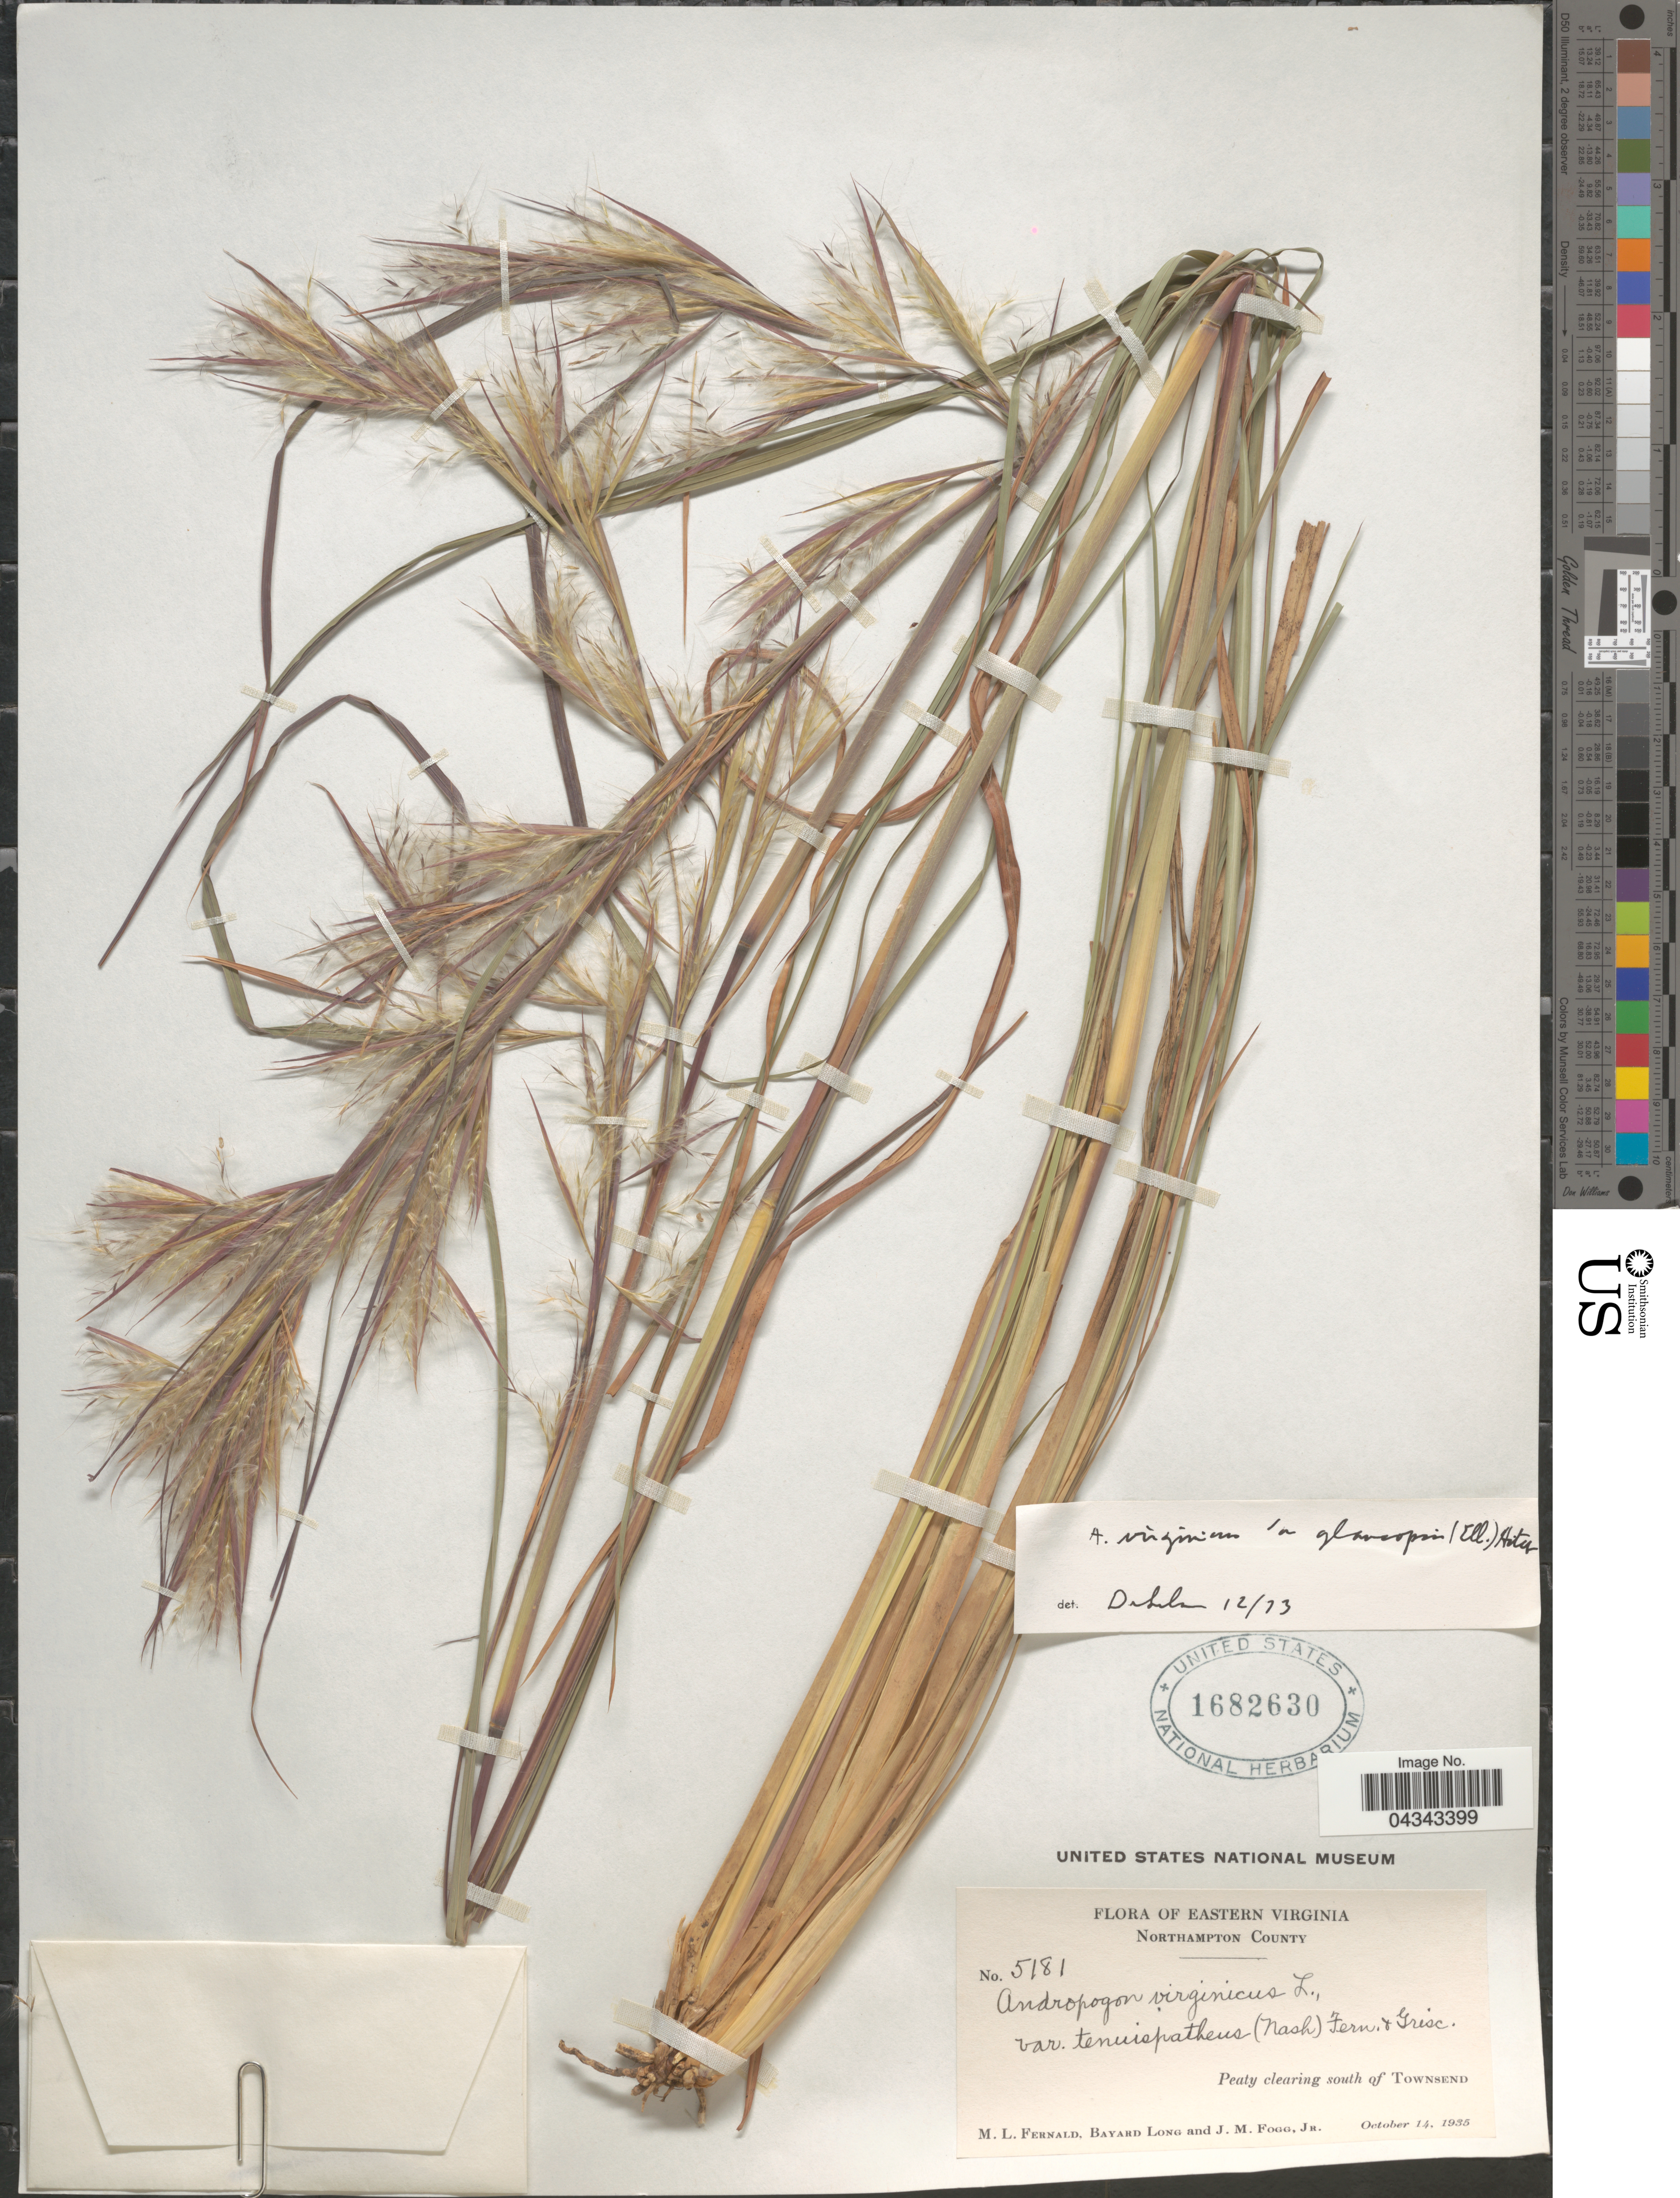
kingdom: Plantae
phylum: Tracheophyta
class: Liliopsida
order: Poales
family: Poaceae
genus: Andropogon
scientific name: Andropogon glomeratus var. glaucopsis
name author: C. Mohr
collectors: M. L. Fernald, B. Long & J. Fogg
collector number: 5181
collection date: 1935-10-14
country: United States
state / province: Virginia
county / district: Northampton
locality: Eastern Virginia. Peaty clearing south of Townsend.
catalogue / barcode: US 1682630